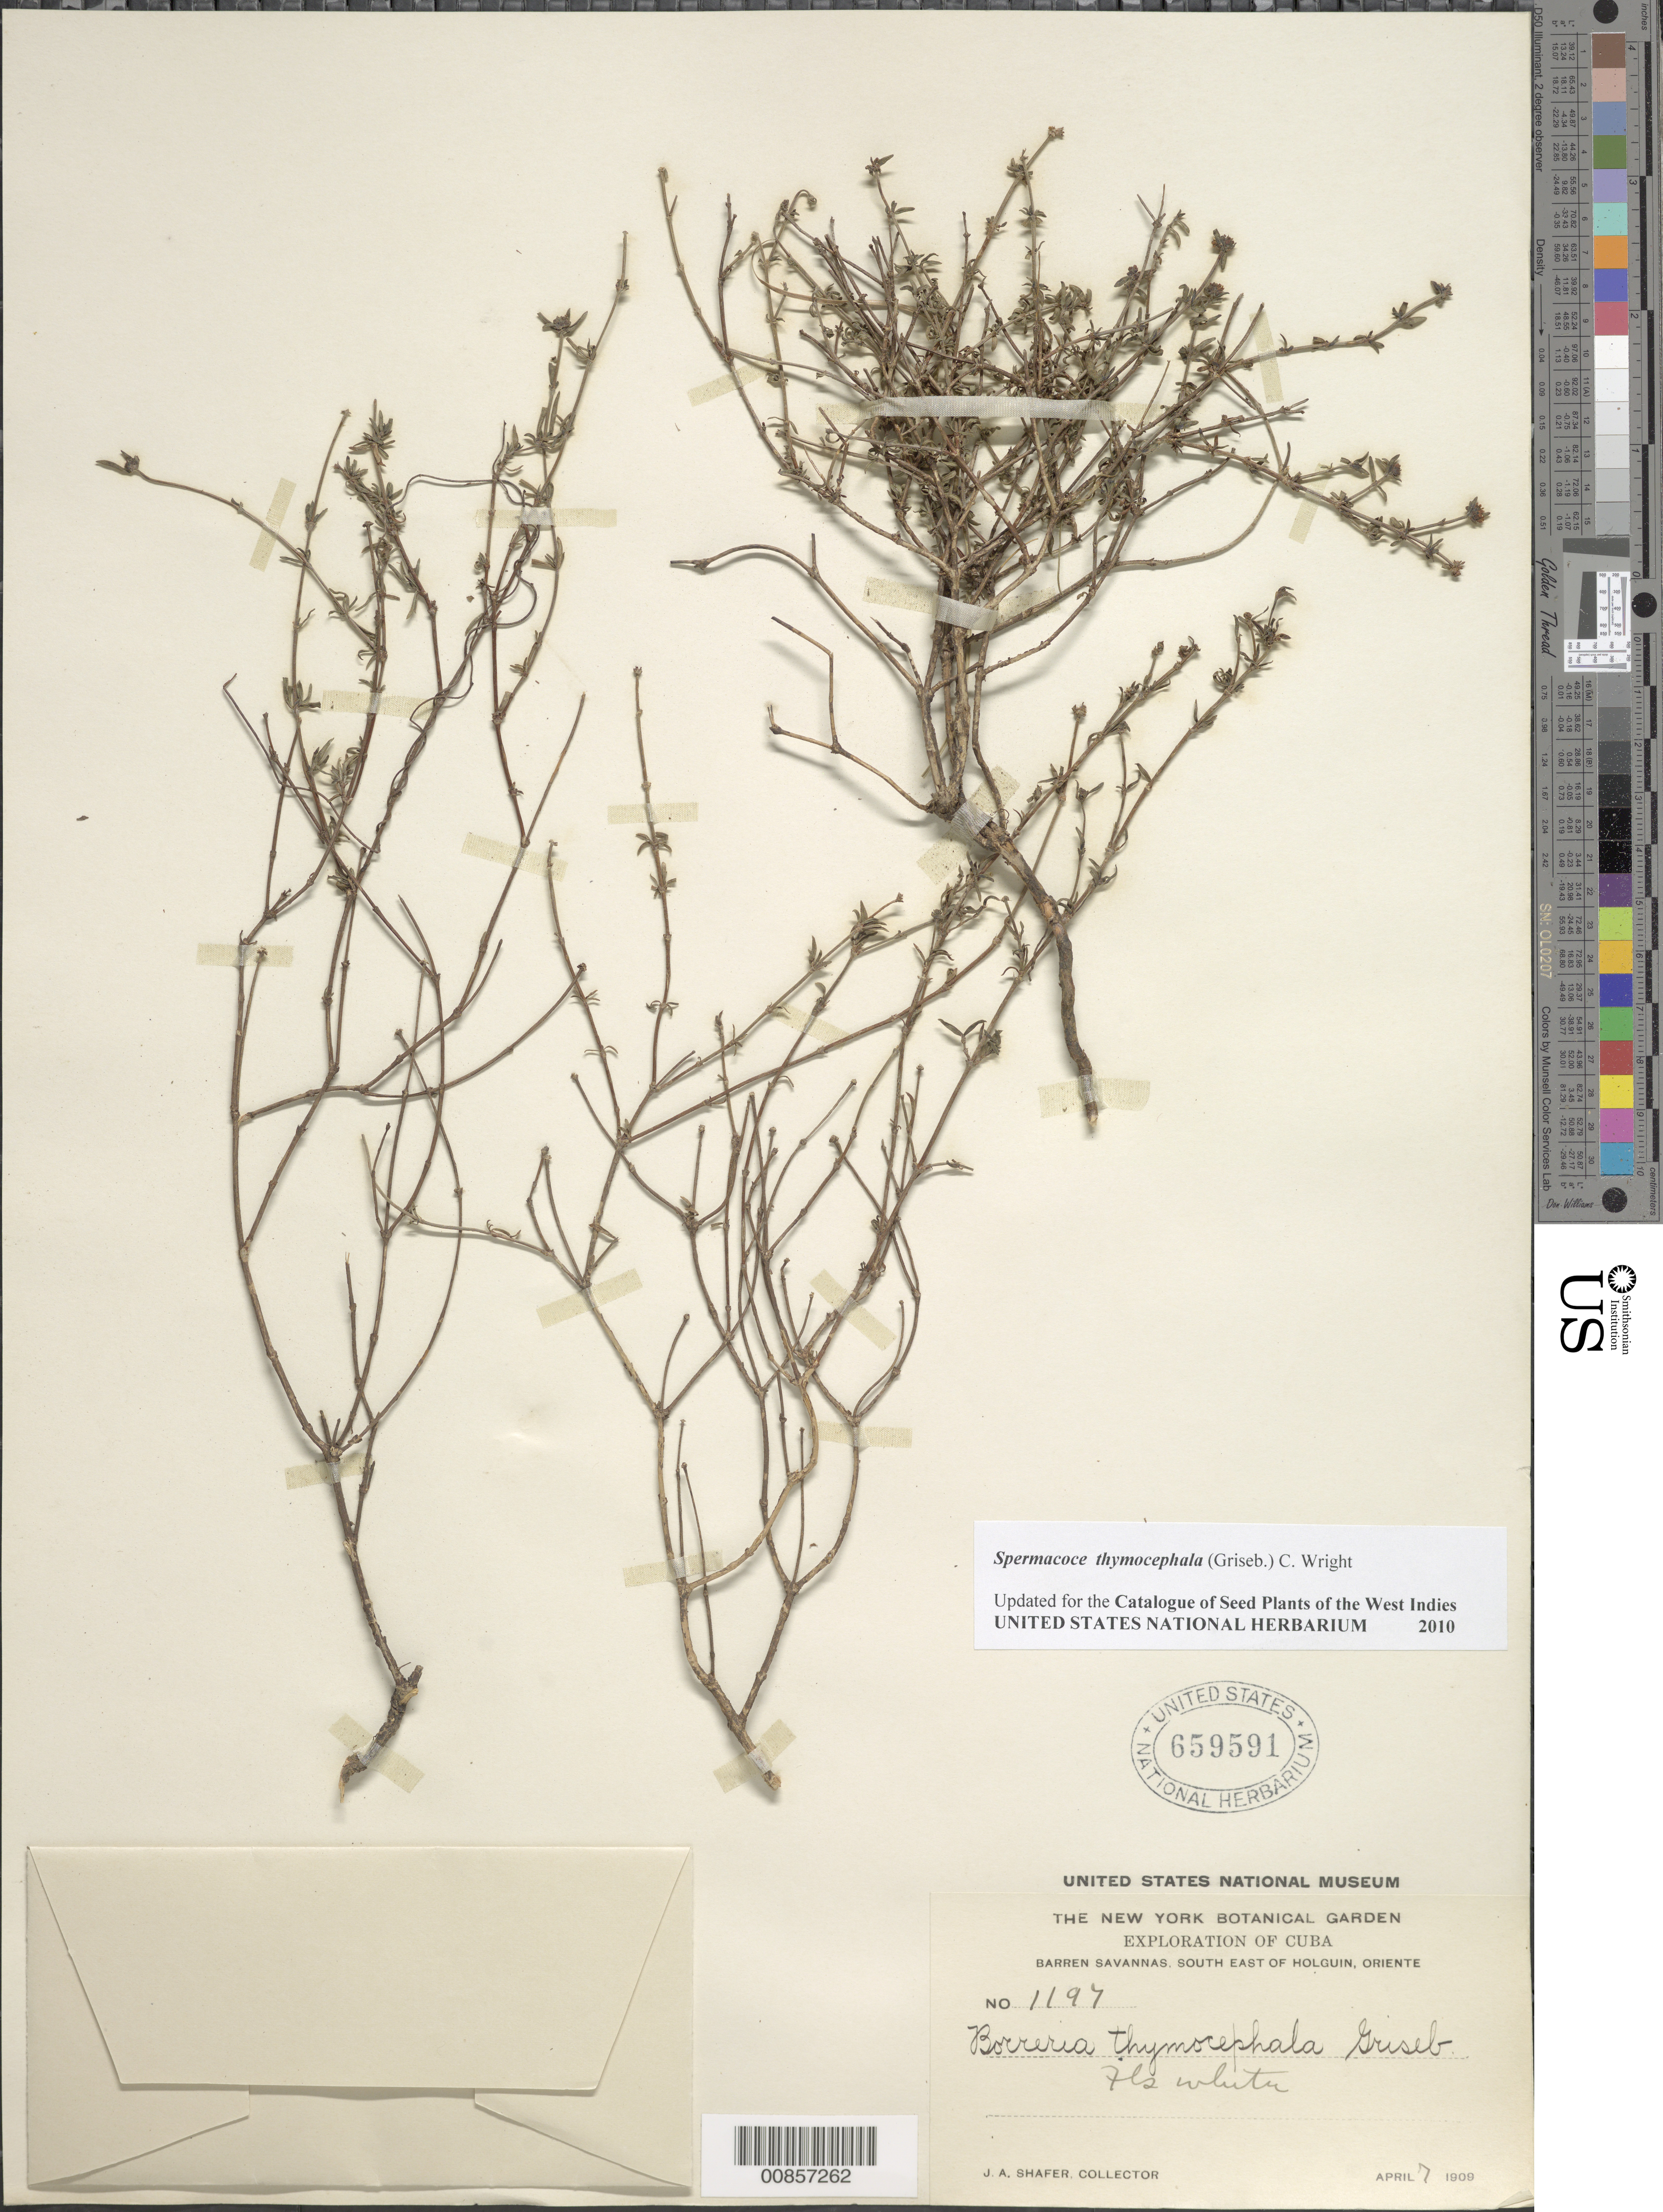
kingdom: Plantae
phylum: Tracheophyta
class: Magnoliopsida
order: Gentianales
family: Rubiaceae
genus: Spermacoce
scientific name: Spermacoce thymocephala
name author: (Griseb.) C. Wright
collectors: J. A. Shafer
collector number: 1197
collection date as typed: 07 Apr 1909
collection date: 1909-04-07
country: Cuba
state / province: Oriente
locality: Savannas, South East of Hologuin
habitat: Barren savannas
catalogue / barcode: US 659591